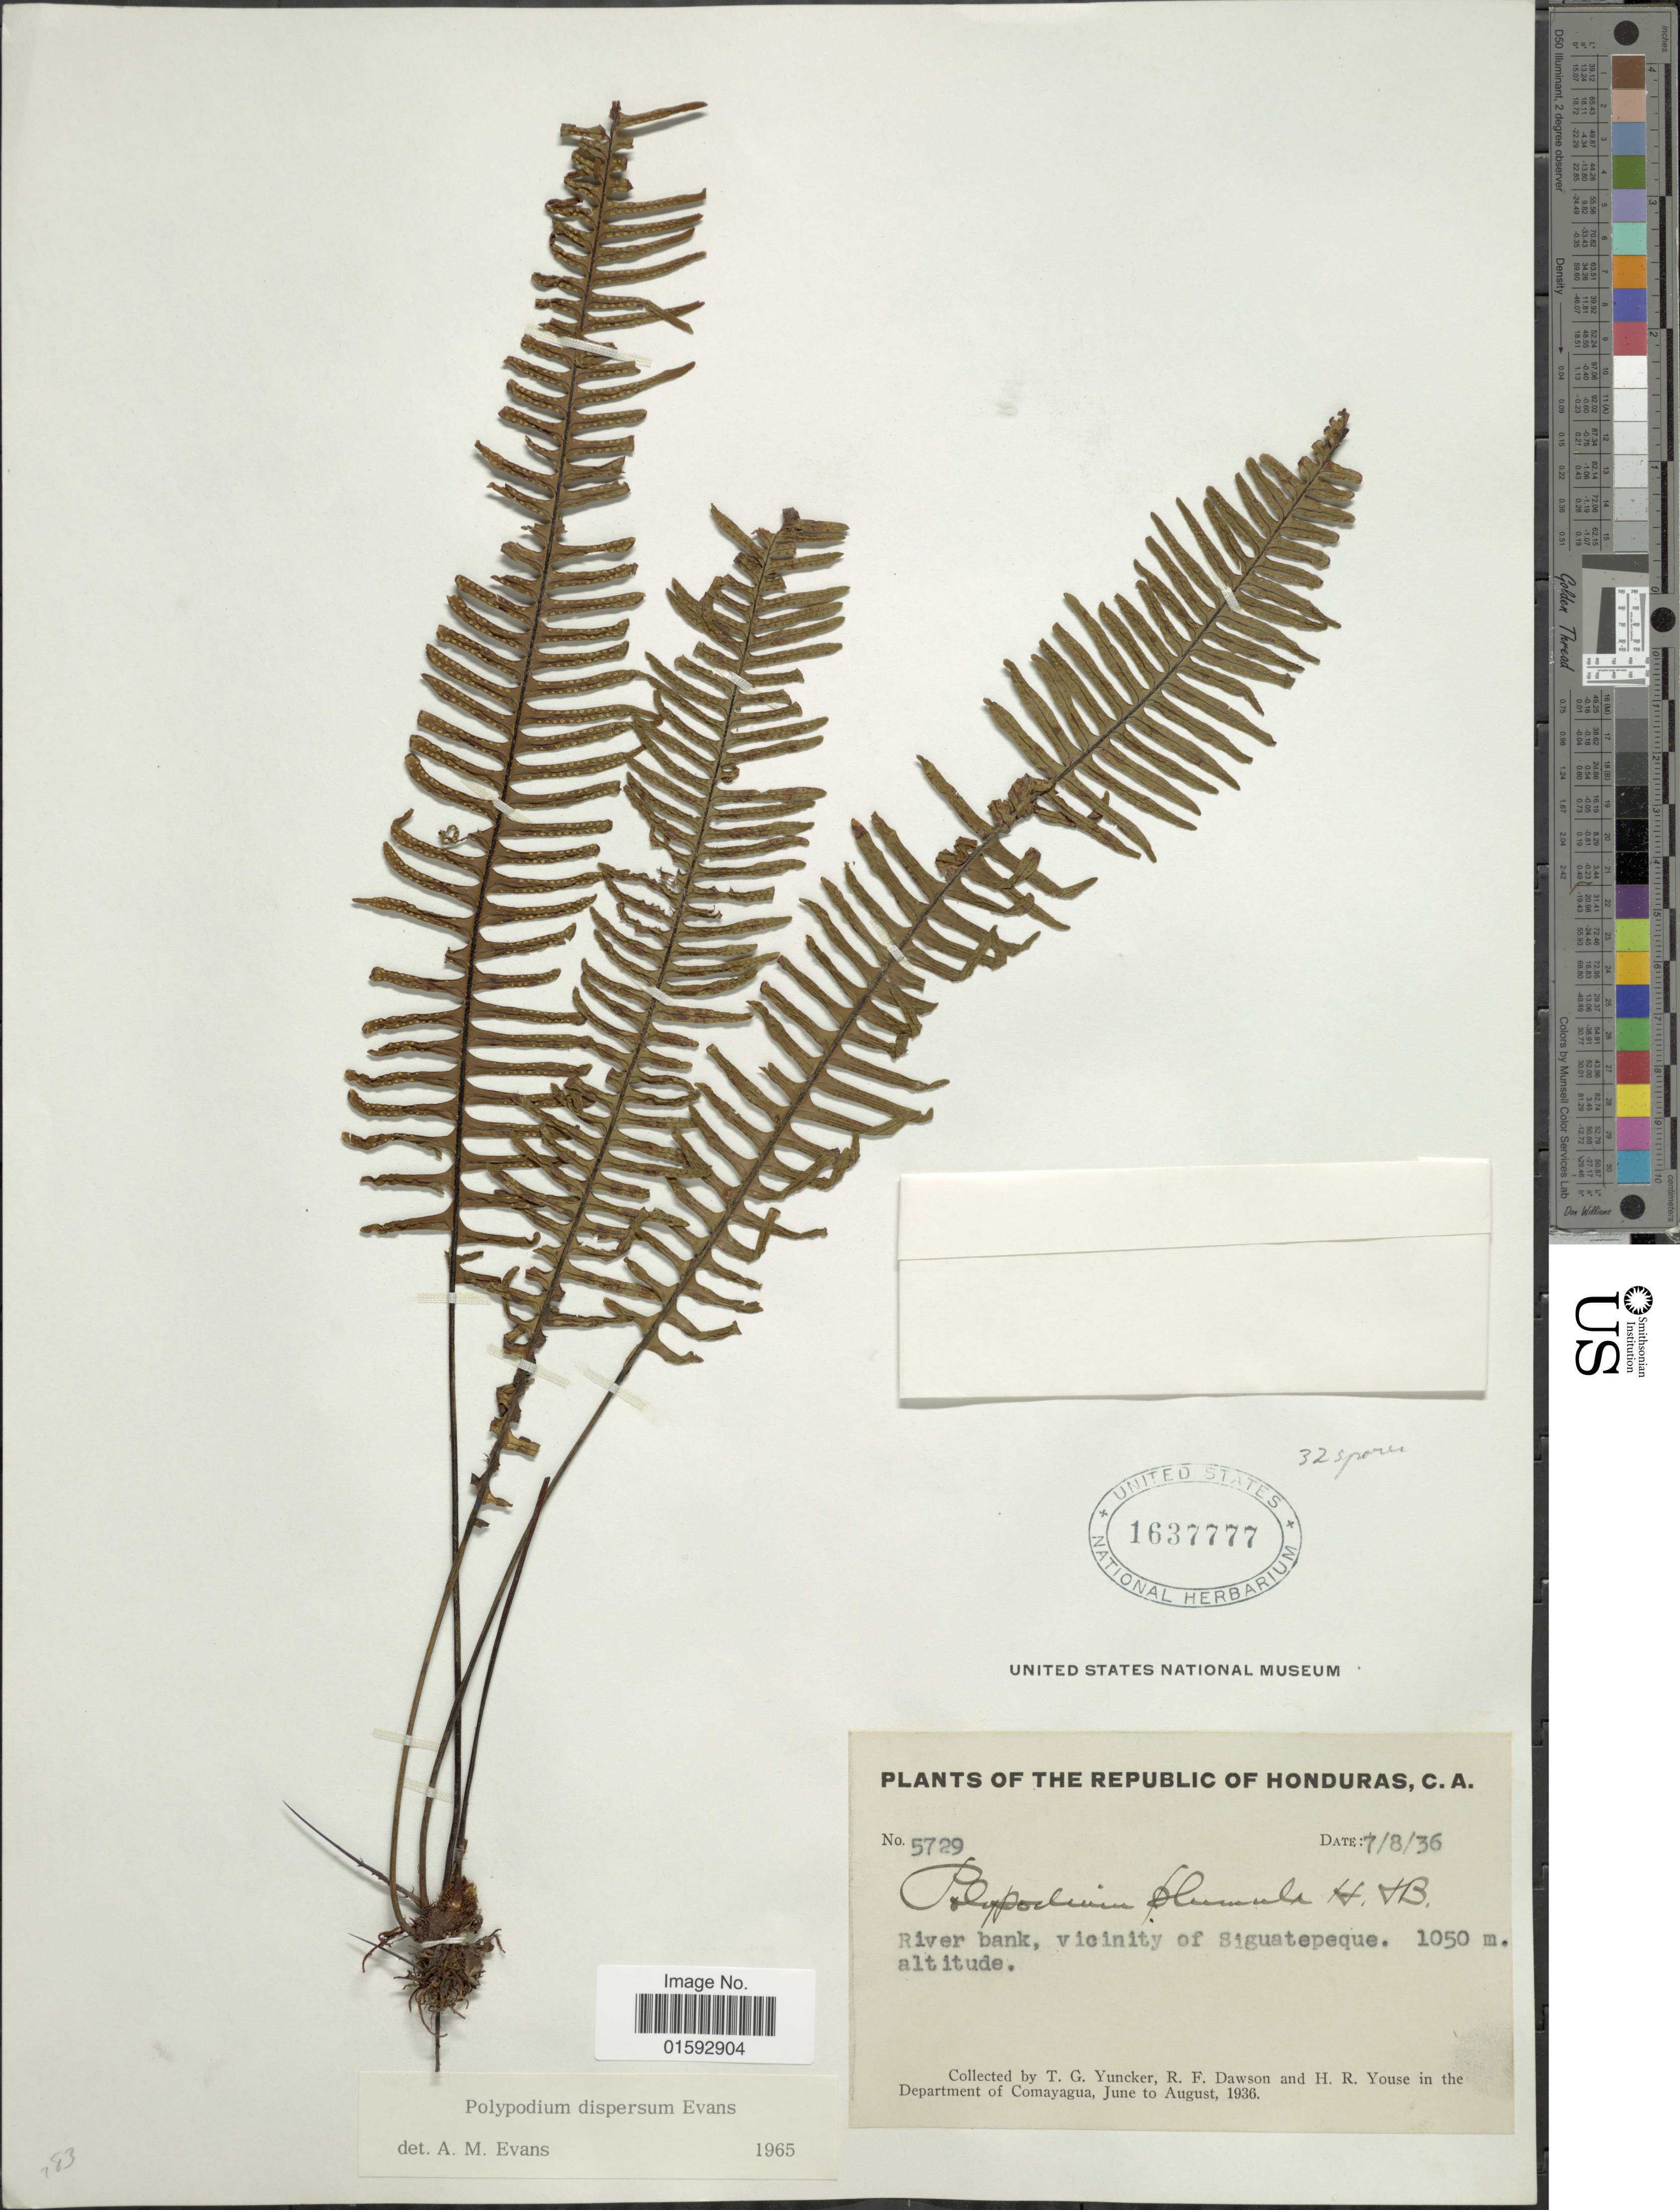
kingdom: Plantae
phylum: Tracheophyta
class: Polypodiopsida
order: Polypodiales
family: Polypodiaceae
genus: Pecluma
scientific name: Pecluma dispersa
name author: (A.M. Evans) M.G. Price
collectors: T. G. Yuncker, R. F. Dawson & H. Youse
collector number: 5729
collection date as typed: Transcribed d/m/y: 7/8/36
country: Honduras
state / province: Comayagua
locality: River bank, vicinity of Siguatepeque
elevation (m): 1050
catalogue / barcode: US 1637777